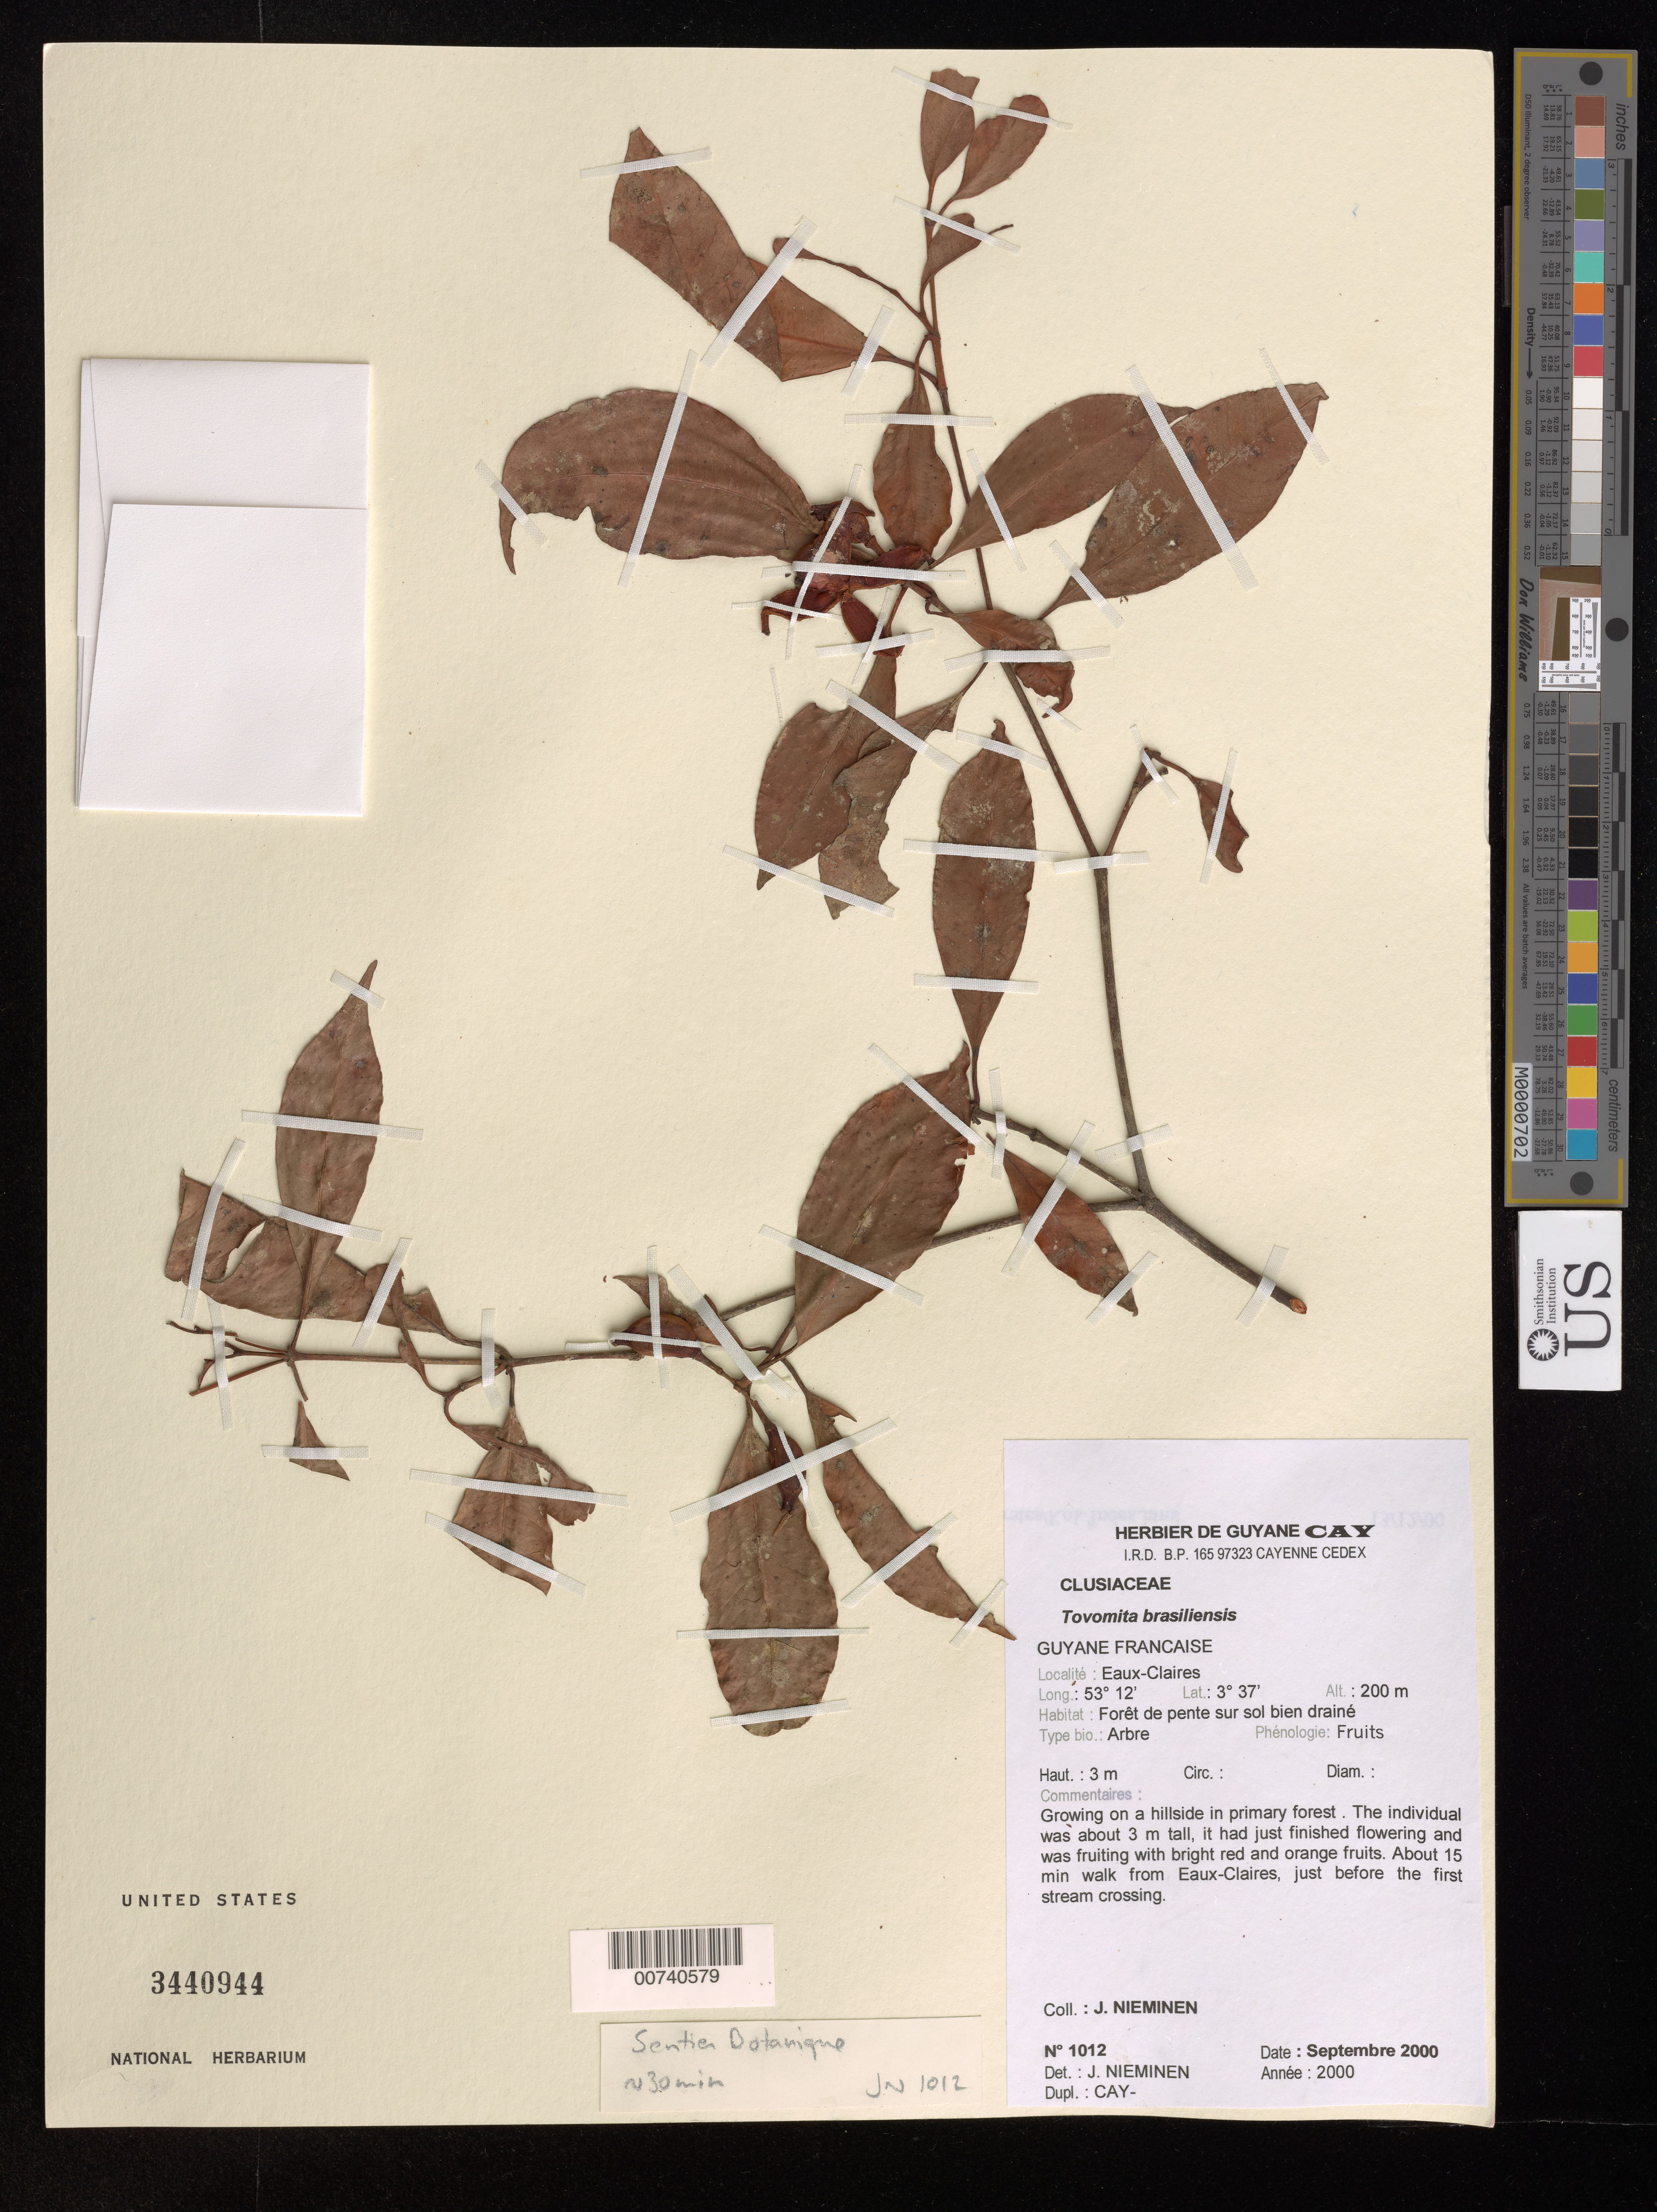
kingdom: Plantae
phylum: Tracheophyta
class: Magnoliopsida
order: Malpighiales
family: Clusiaceae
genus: Tovomita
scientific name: Tovomita brasiliensis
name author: (Mart.) Walp.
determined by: Nieminen, J.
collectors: J. Nieminen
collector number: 1012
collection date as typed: Sep-00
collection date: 2000-09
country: French Guiana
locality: Eaux Claires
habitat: Hillside in primary forest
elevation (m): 200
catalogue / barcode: US 3440944